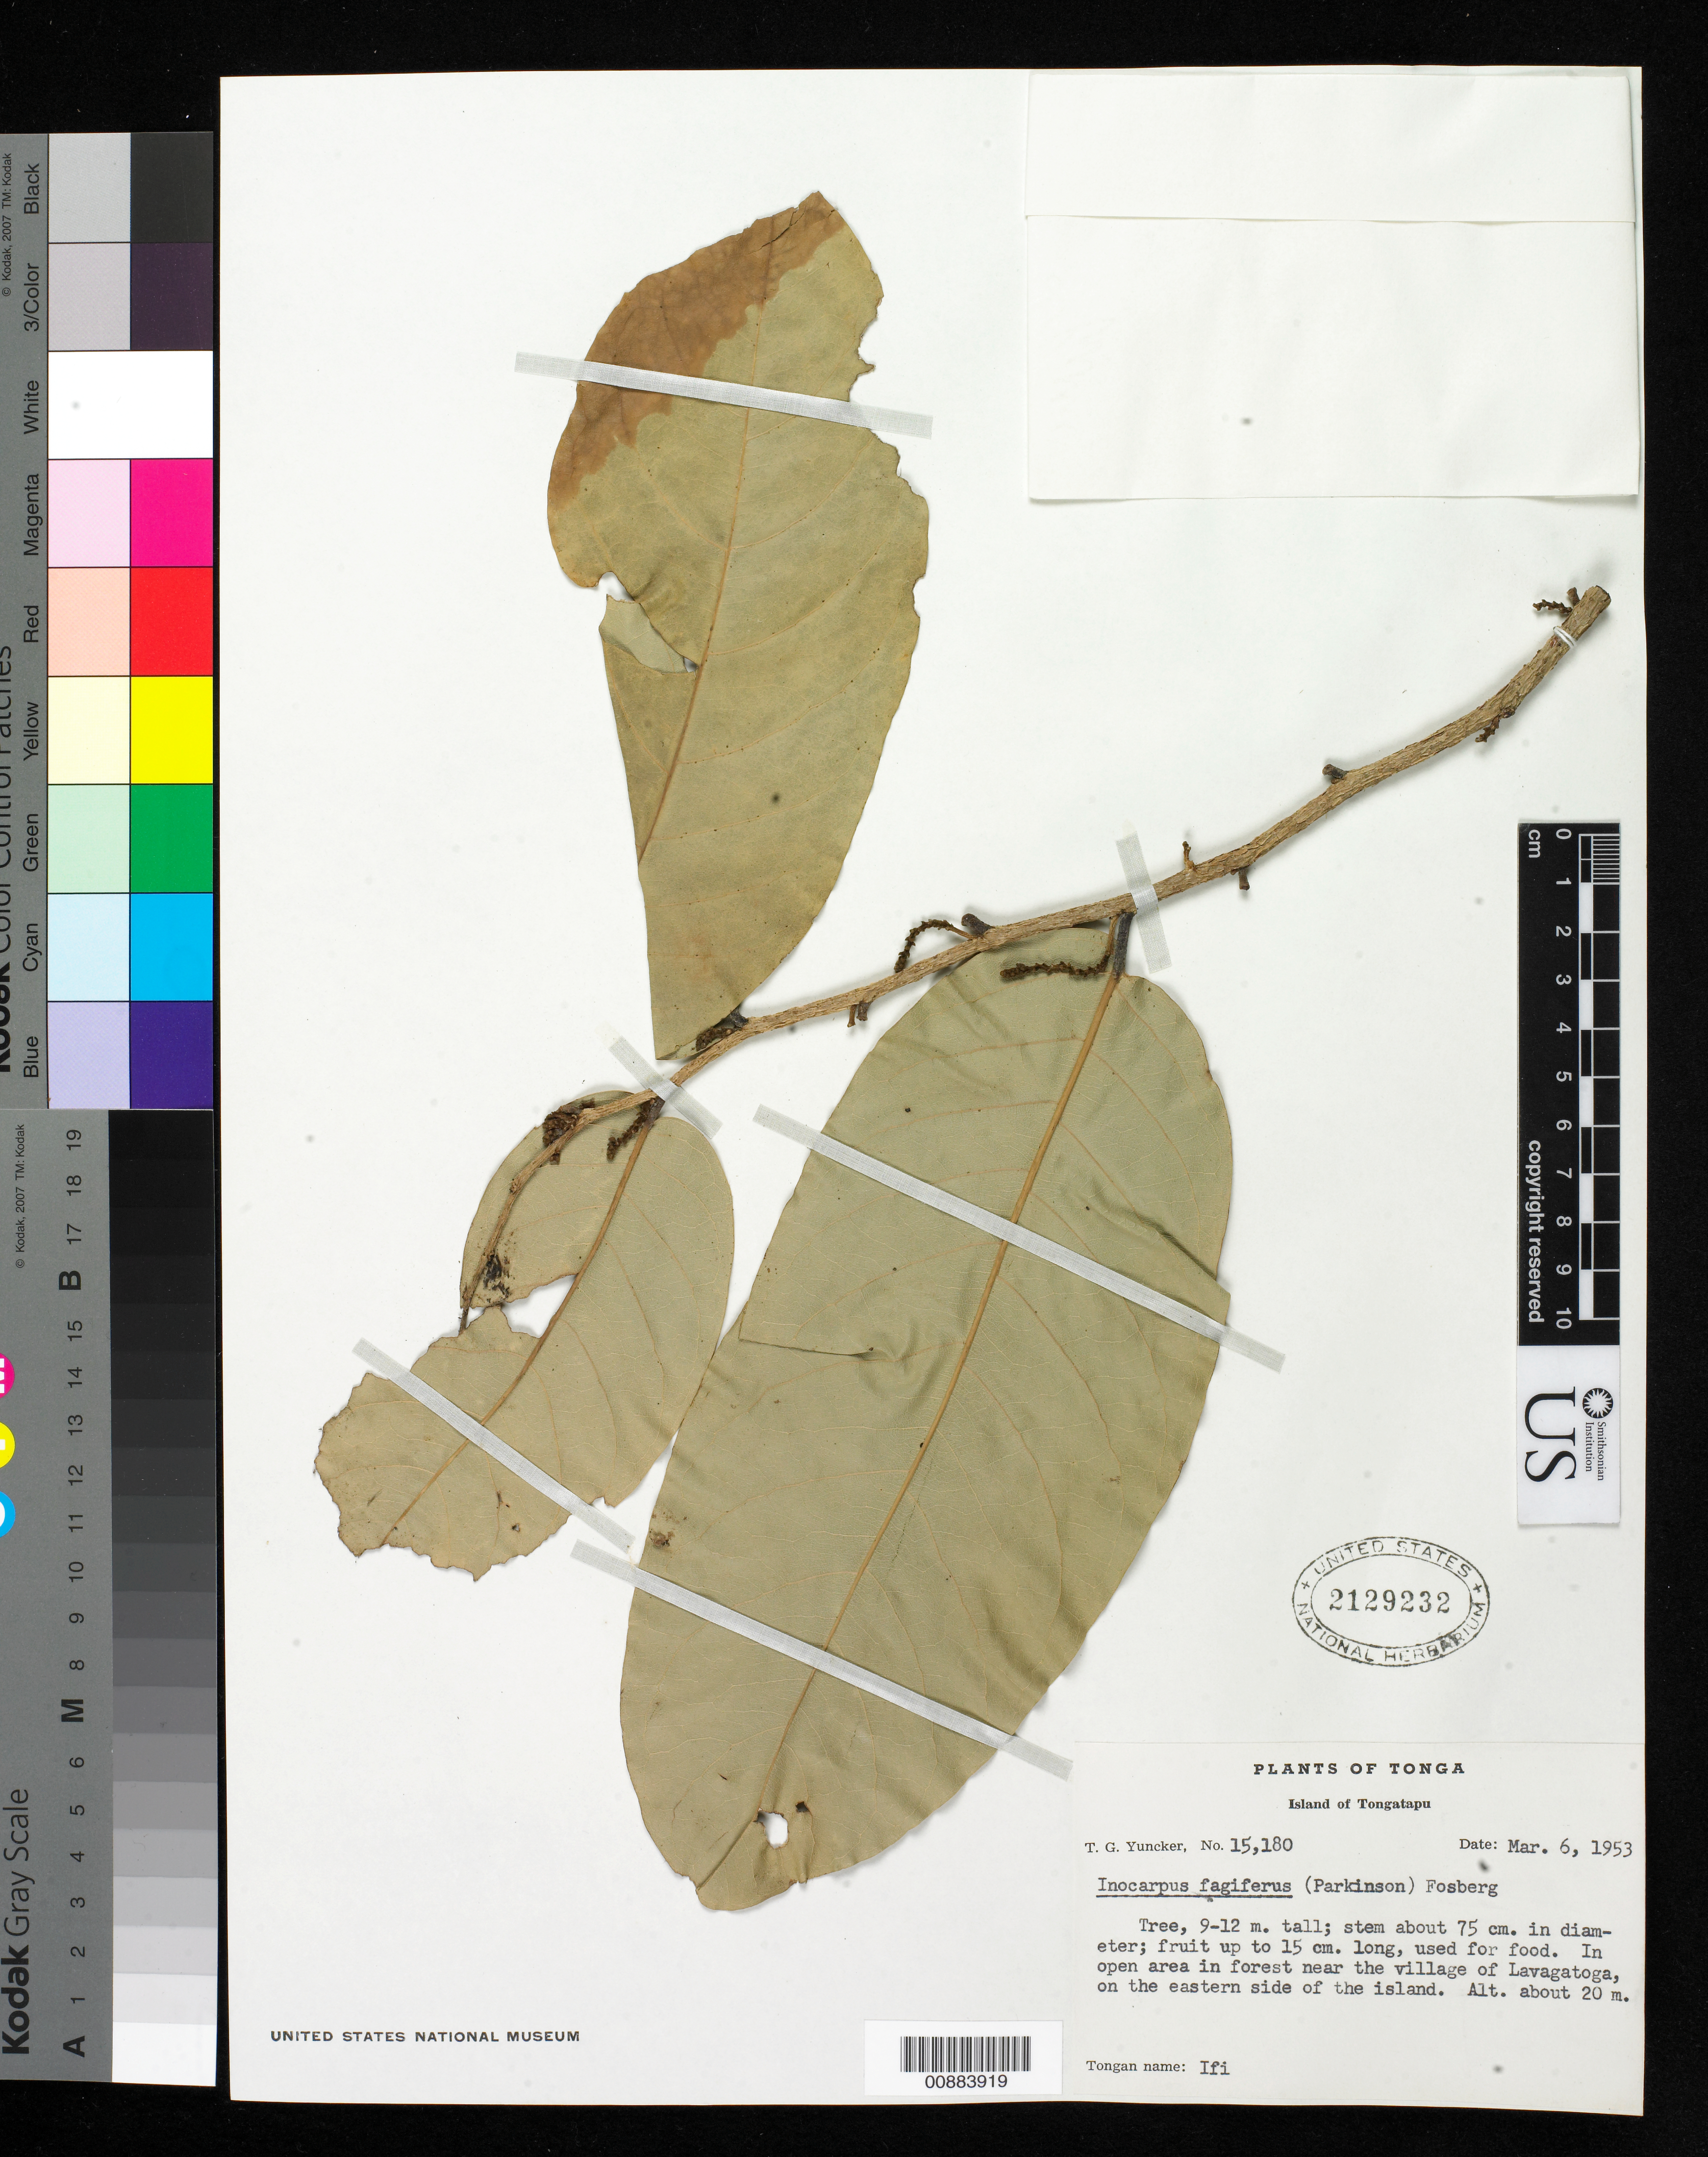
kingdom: Plantae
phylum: Tracheophyta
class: Magnoliopsida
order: Fabales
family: Fabaceae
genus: Inocarpus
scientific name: Inocarpus fagifer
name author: (Parkinson) Fosberg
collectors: T. G. Yuncker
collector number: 15180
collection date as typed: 06 Mar 1953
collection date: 1953-03-06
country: Tonga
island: Tongatapu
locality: Island of Tongatapu; near the village of Lavagatoga, on the eastern side of the island.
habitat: In open area in forest.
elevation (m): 20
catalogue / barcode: US 2129232